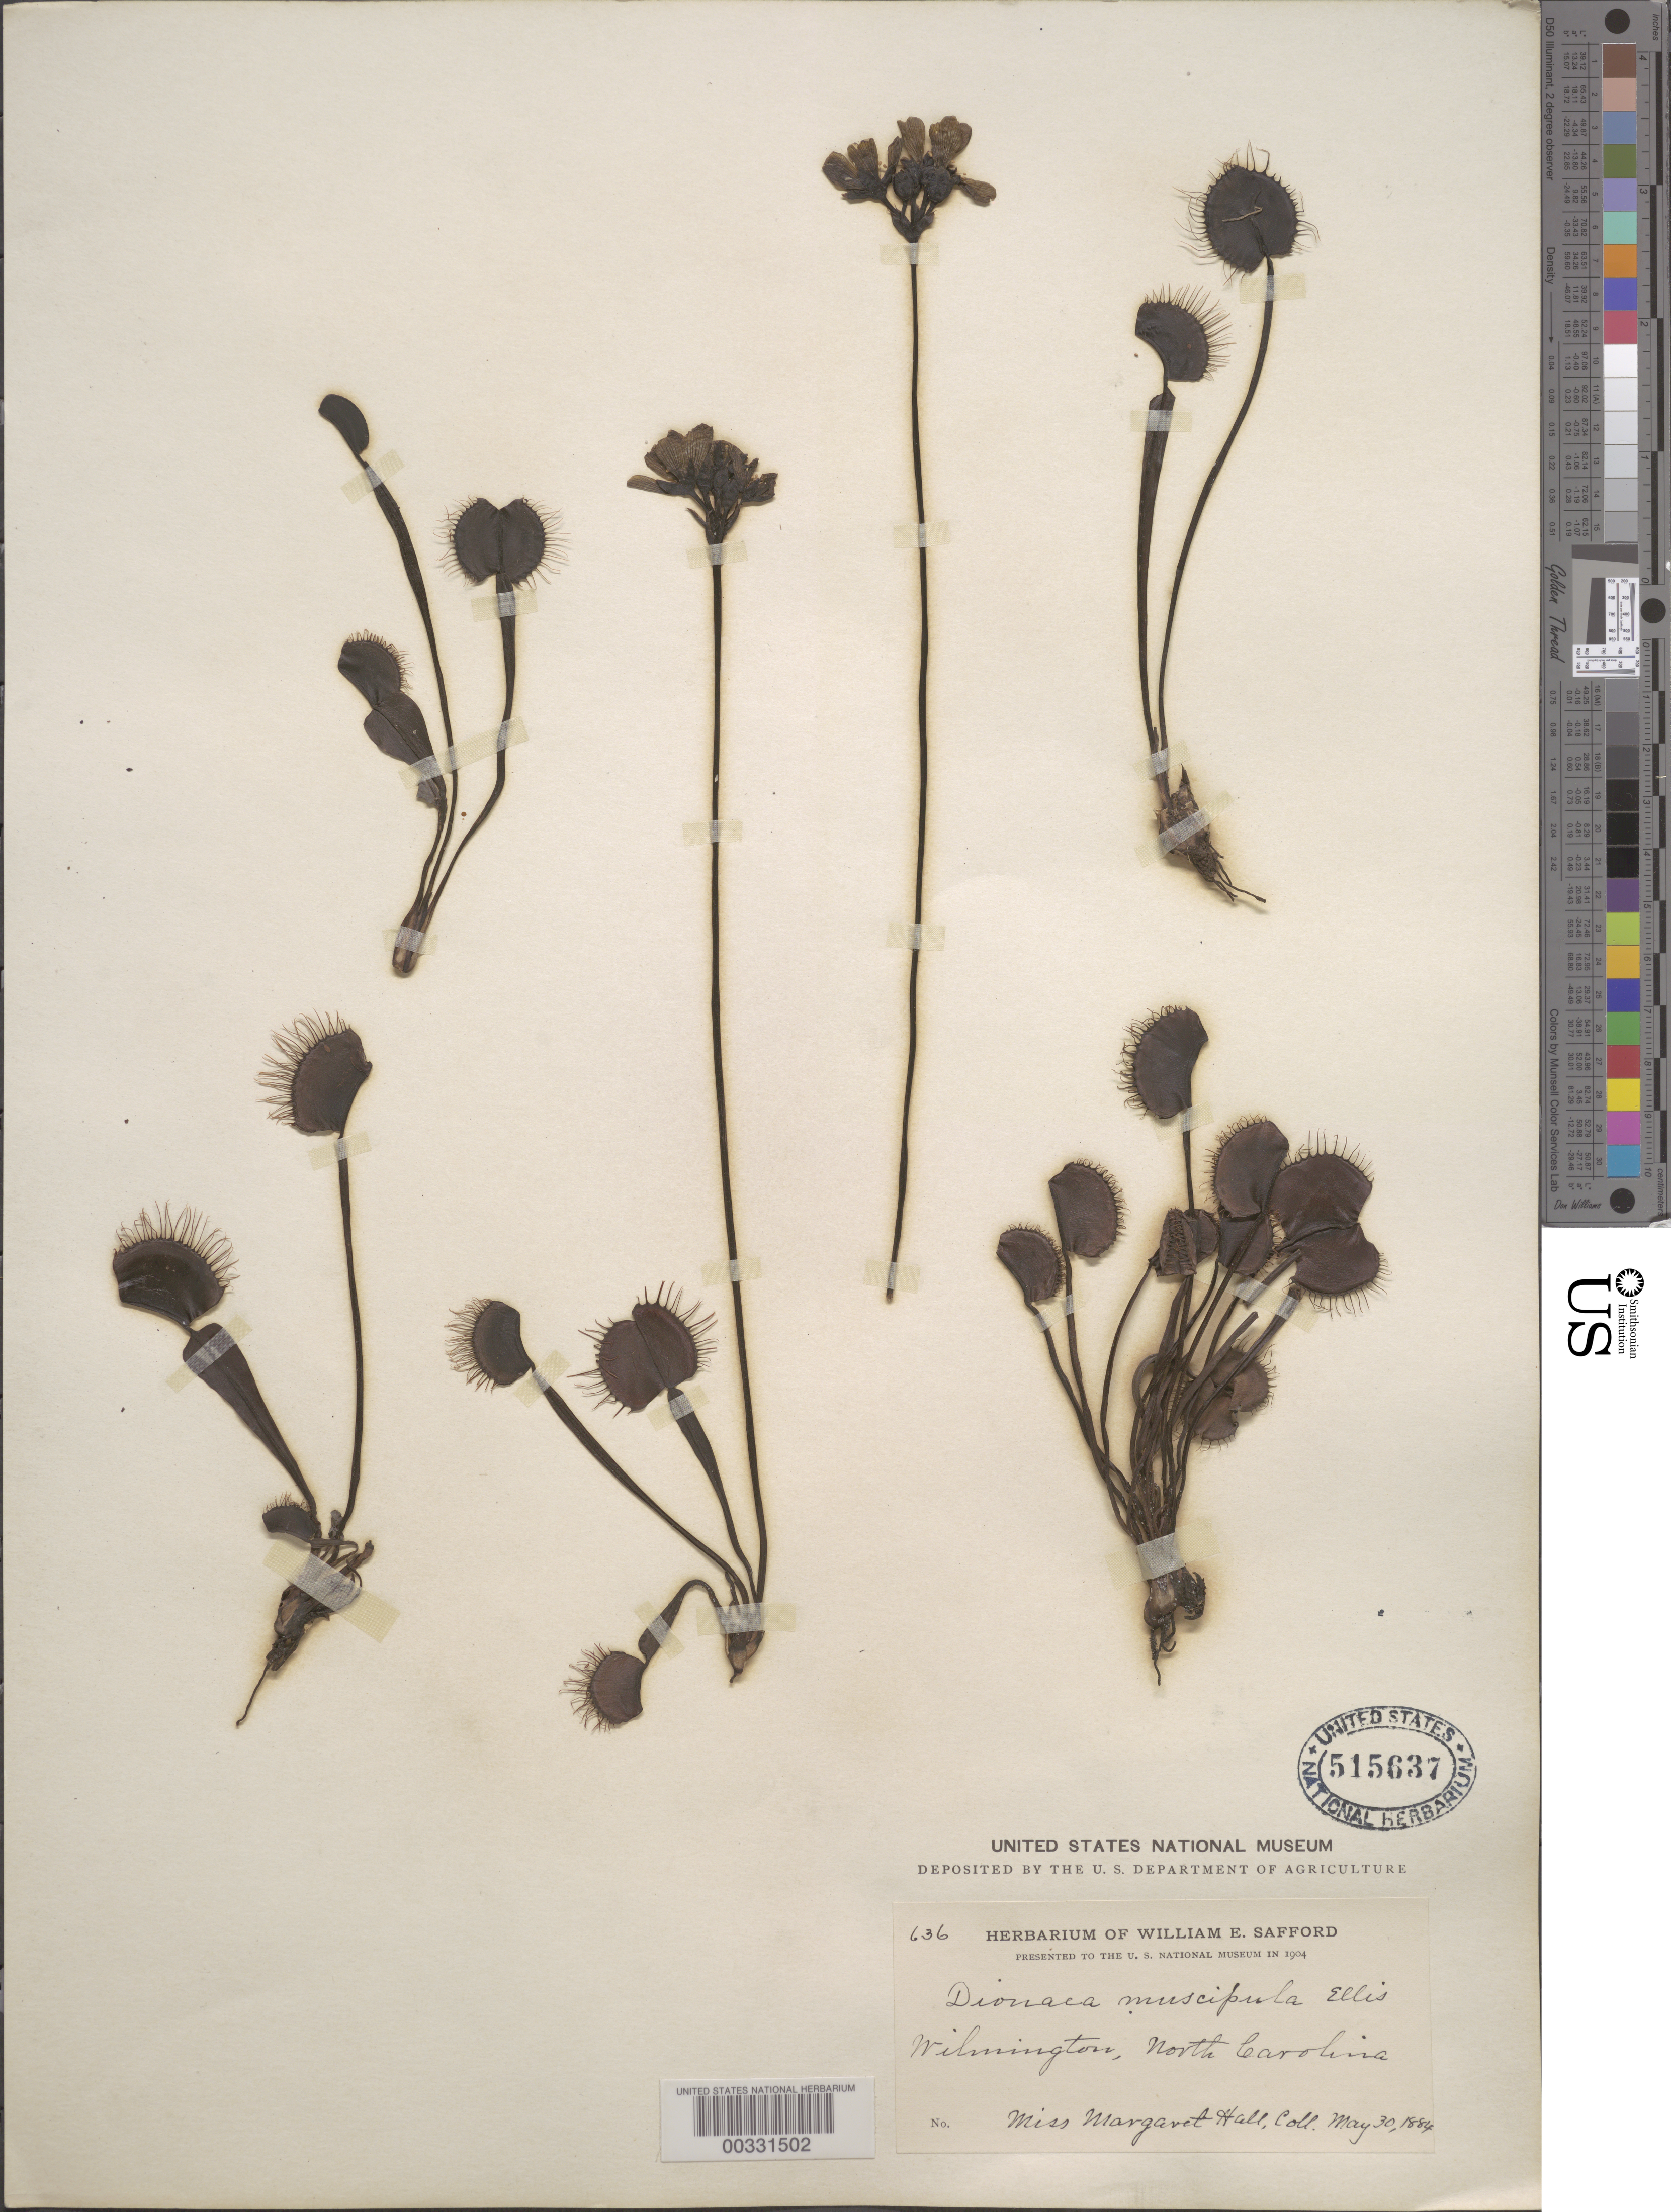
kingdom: Plantae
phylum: Tracheophyta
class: Magnoliopsida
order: Caryophyllales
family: Droseraceae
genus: Dionaea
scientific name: Dionaea muscipula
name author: J. Ellis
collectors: M. Hall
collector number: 636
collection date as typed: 30 May 1884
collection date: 1884-05-30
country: United States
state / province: North Carolina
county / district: New Hanover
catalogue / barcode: US 515637